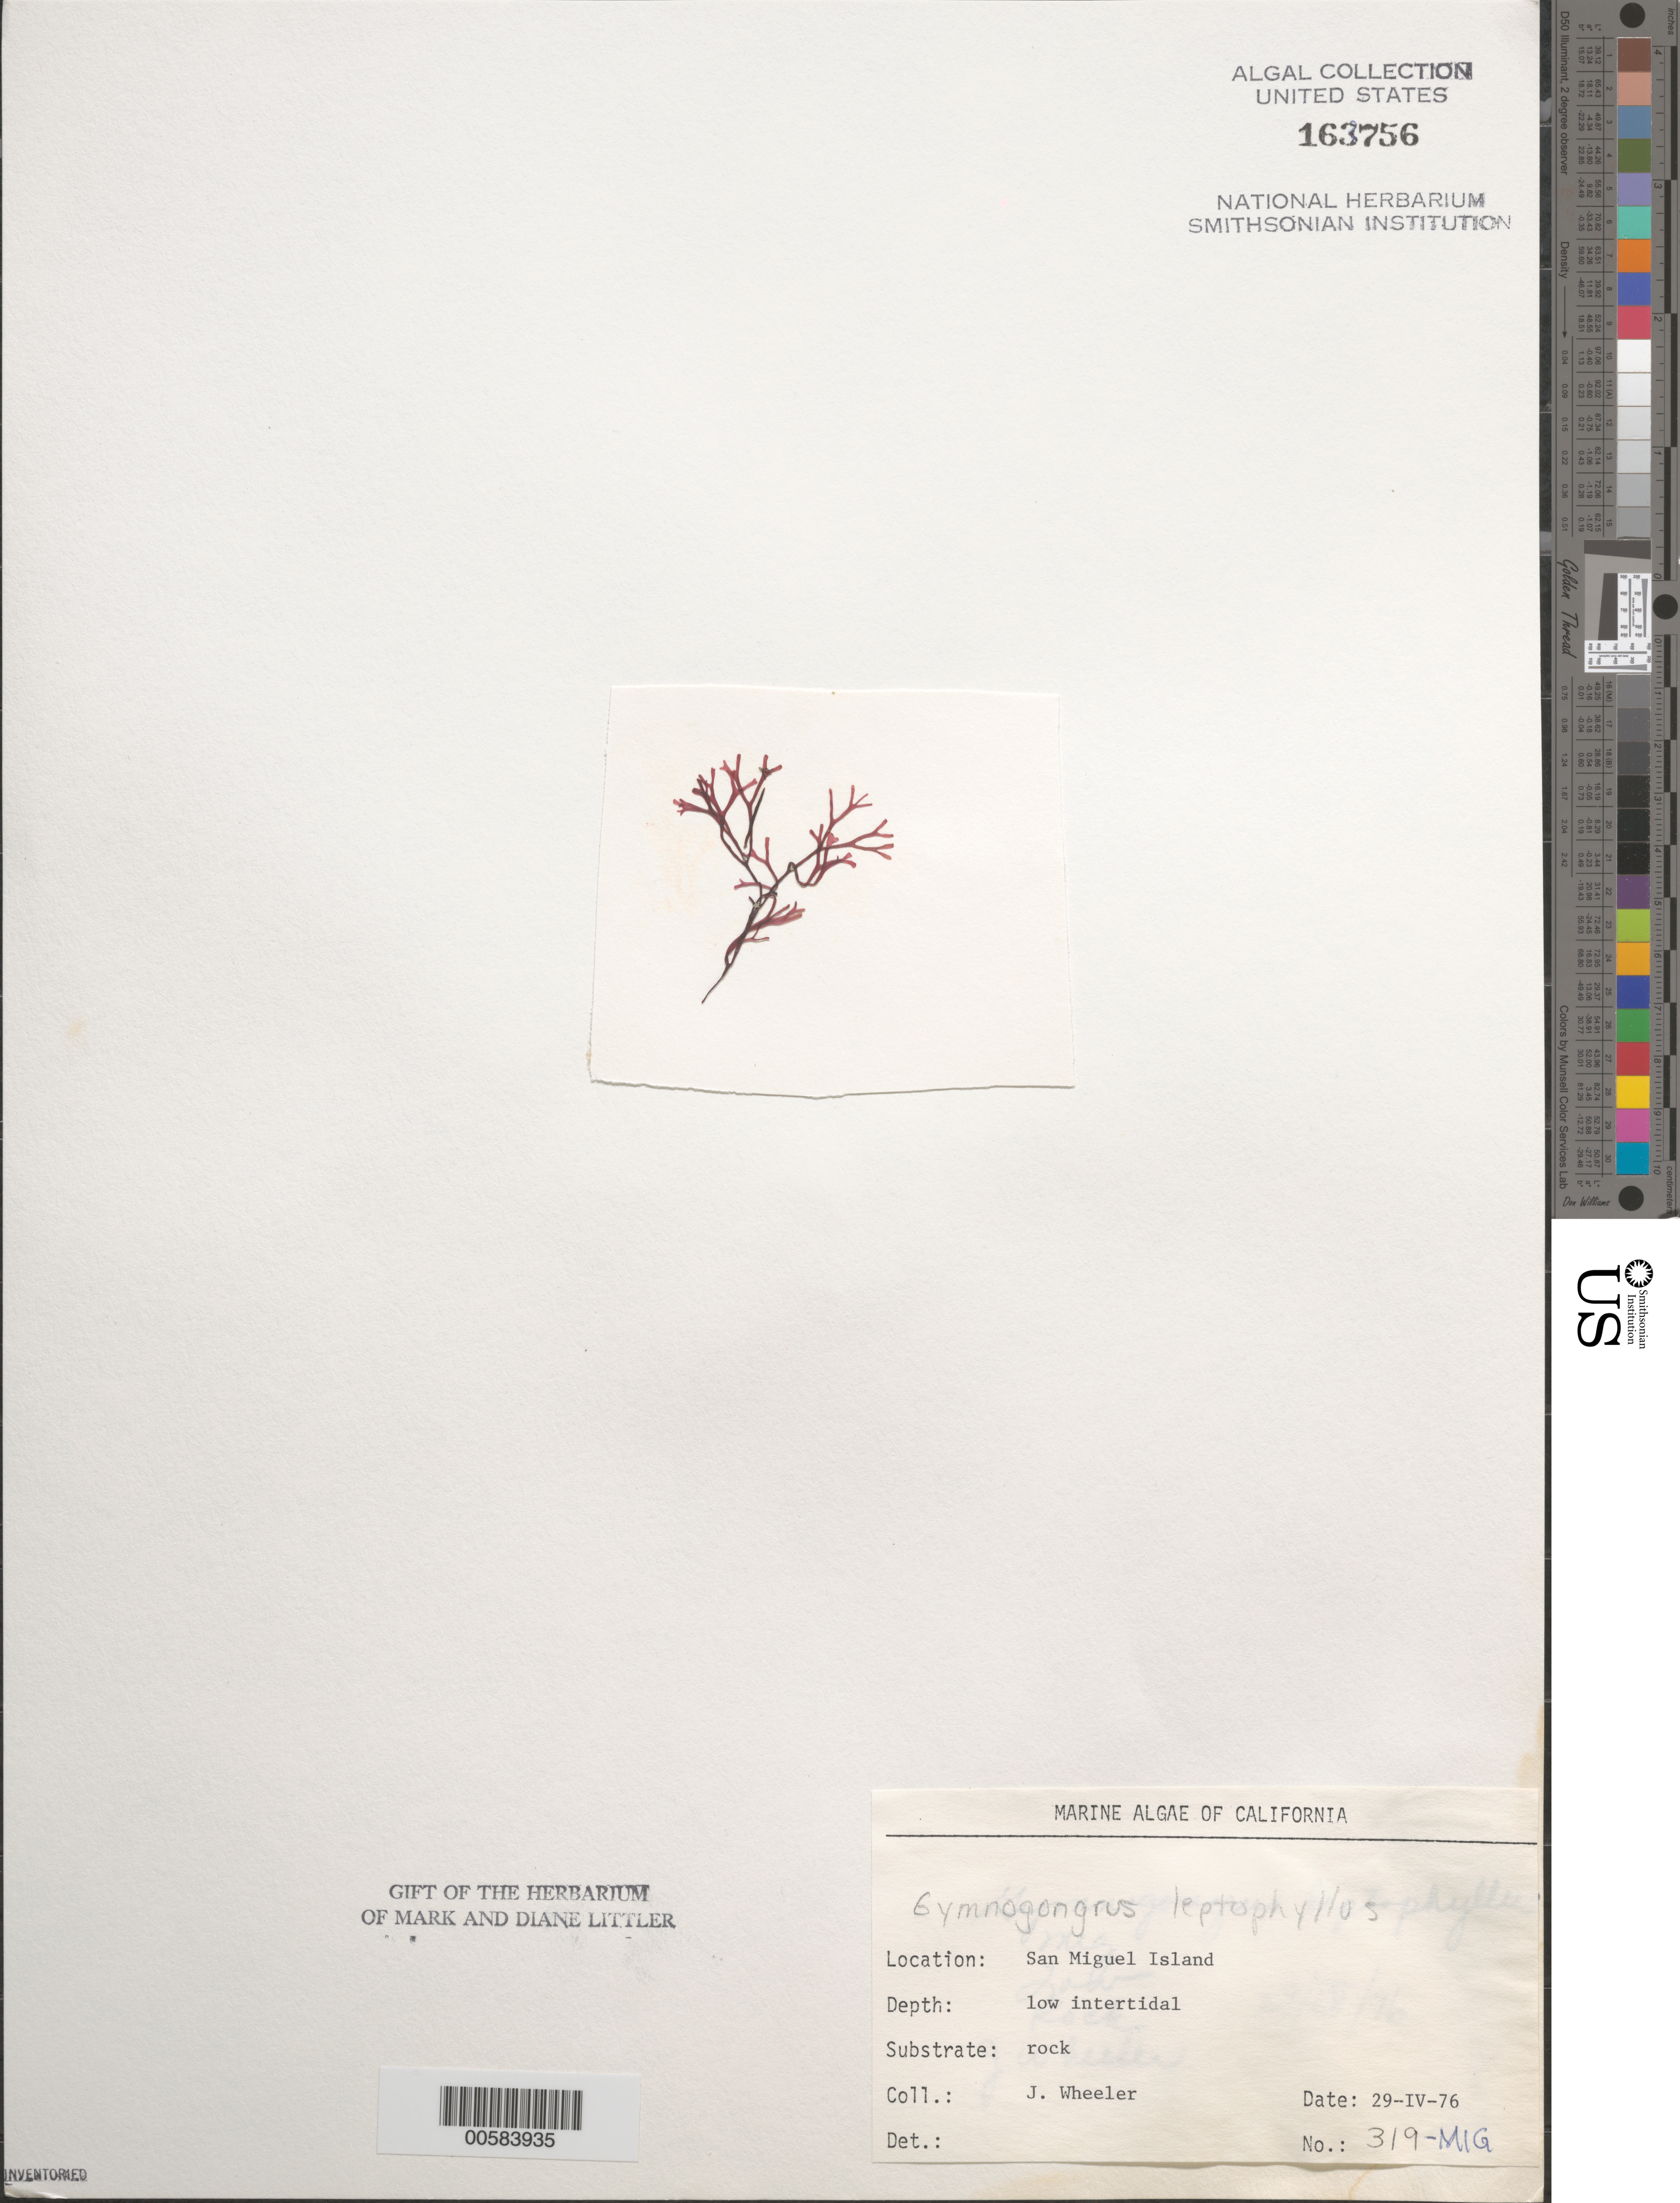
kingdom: Plantae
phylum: Rhodophyta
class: Florideophyceae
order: Gigartinales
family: Phyllophoraceae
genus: Besa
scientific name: Besa leptophylla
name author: (J. Agardh) M.S.Calderon & K.A. Miller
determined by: Algae name updating Project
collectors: J. Wheeler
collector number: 319-mig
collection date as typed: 29 Apr 1976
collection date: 1976-04-29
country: United States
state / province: California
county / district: Santa Barbara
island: San Miguel Island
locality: Cuyler Harbor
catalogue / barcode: US 163756